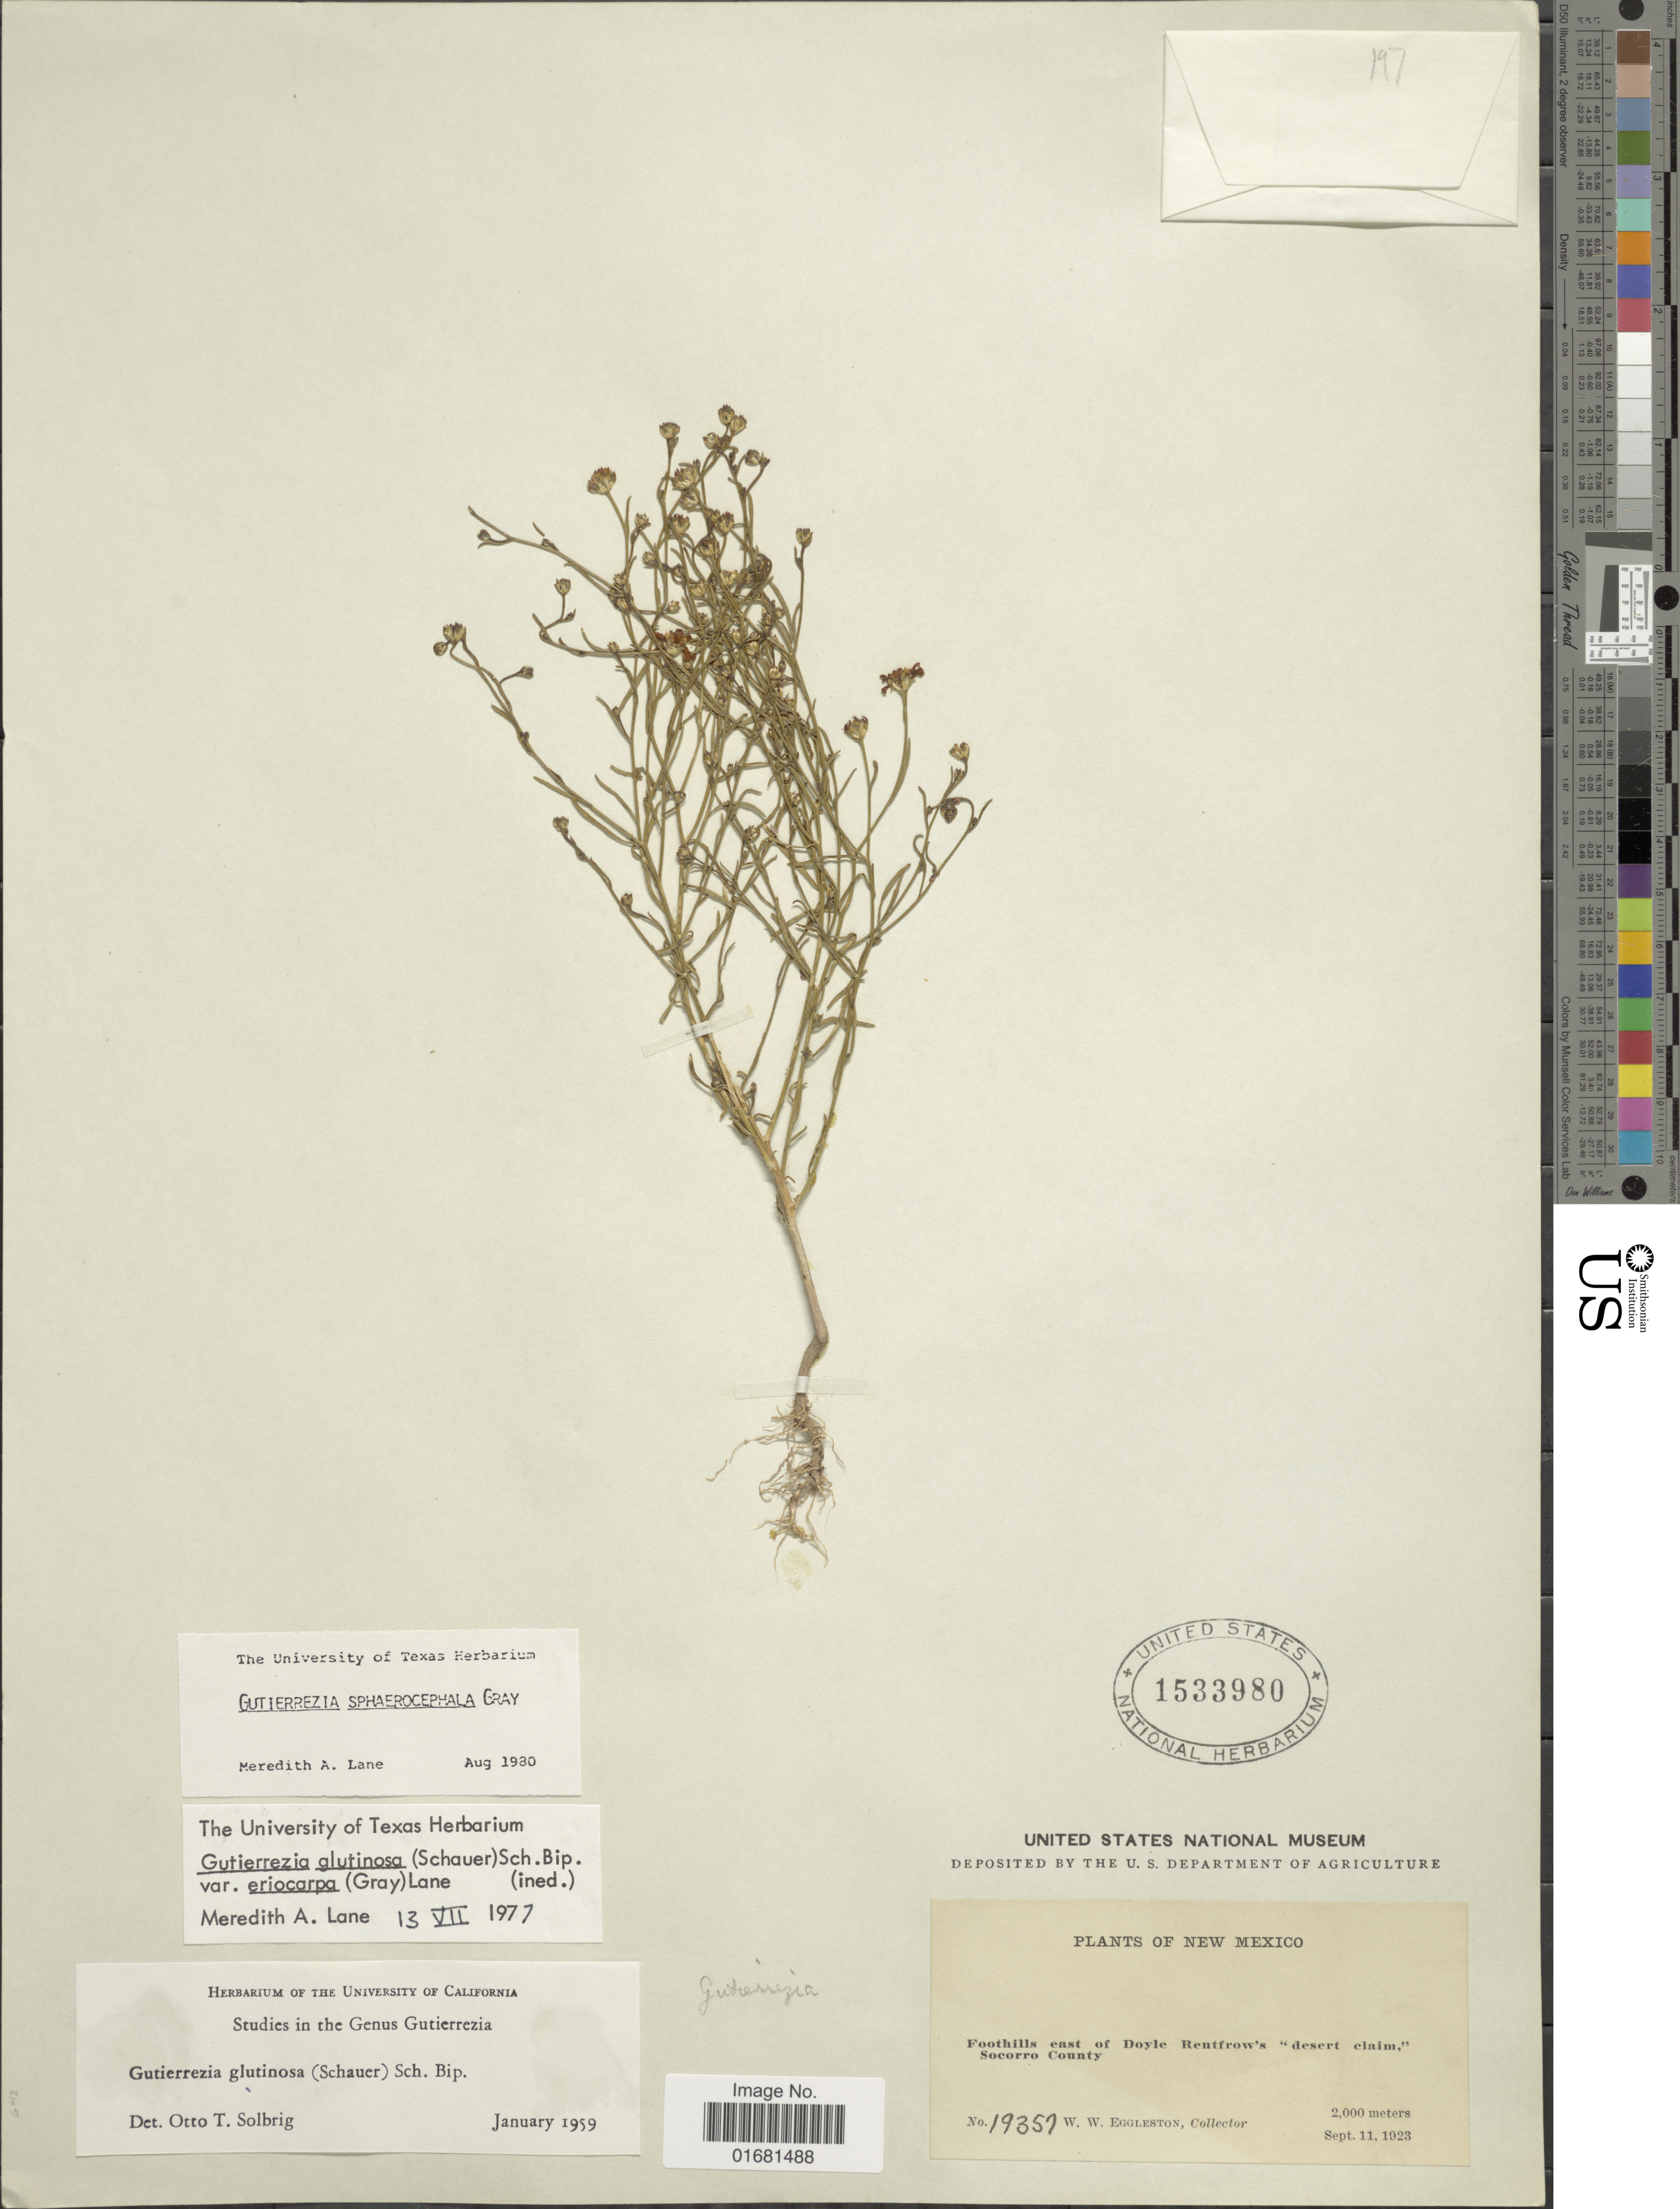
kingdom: Plantae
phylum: Tracheophyta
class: Magnoliopsida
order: Asterales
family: Asteraceae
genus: Gutierrezia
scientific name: Gutierrezia sphaerocephala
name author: A. Gray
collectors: W. W. Eggleston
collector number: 19357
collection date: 1923-09-11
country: United States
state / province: New Mexico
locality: New Mexico. Foothills east of Doyle Rentfrow's "desert claim". Socorro County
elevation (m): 2000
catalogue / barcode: US 1533980